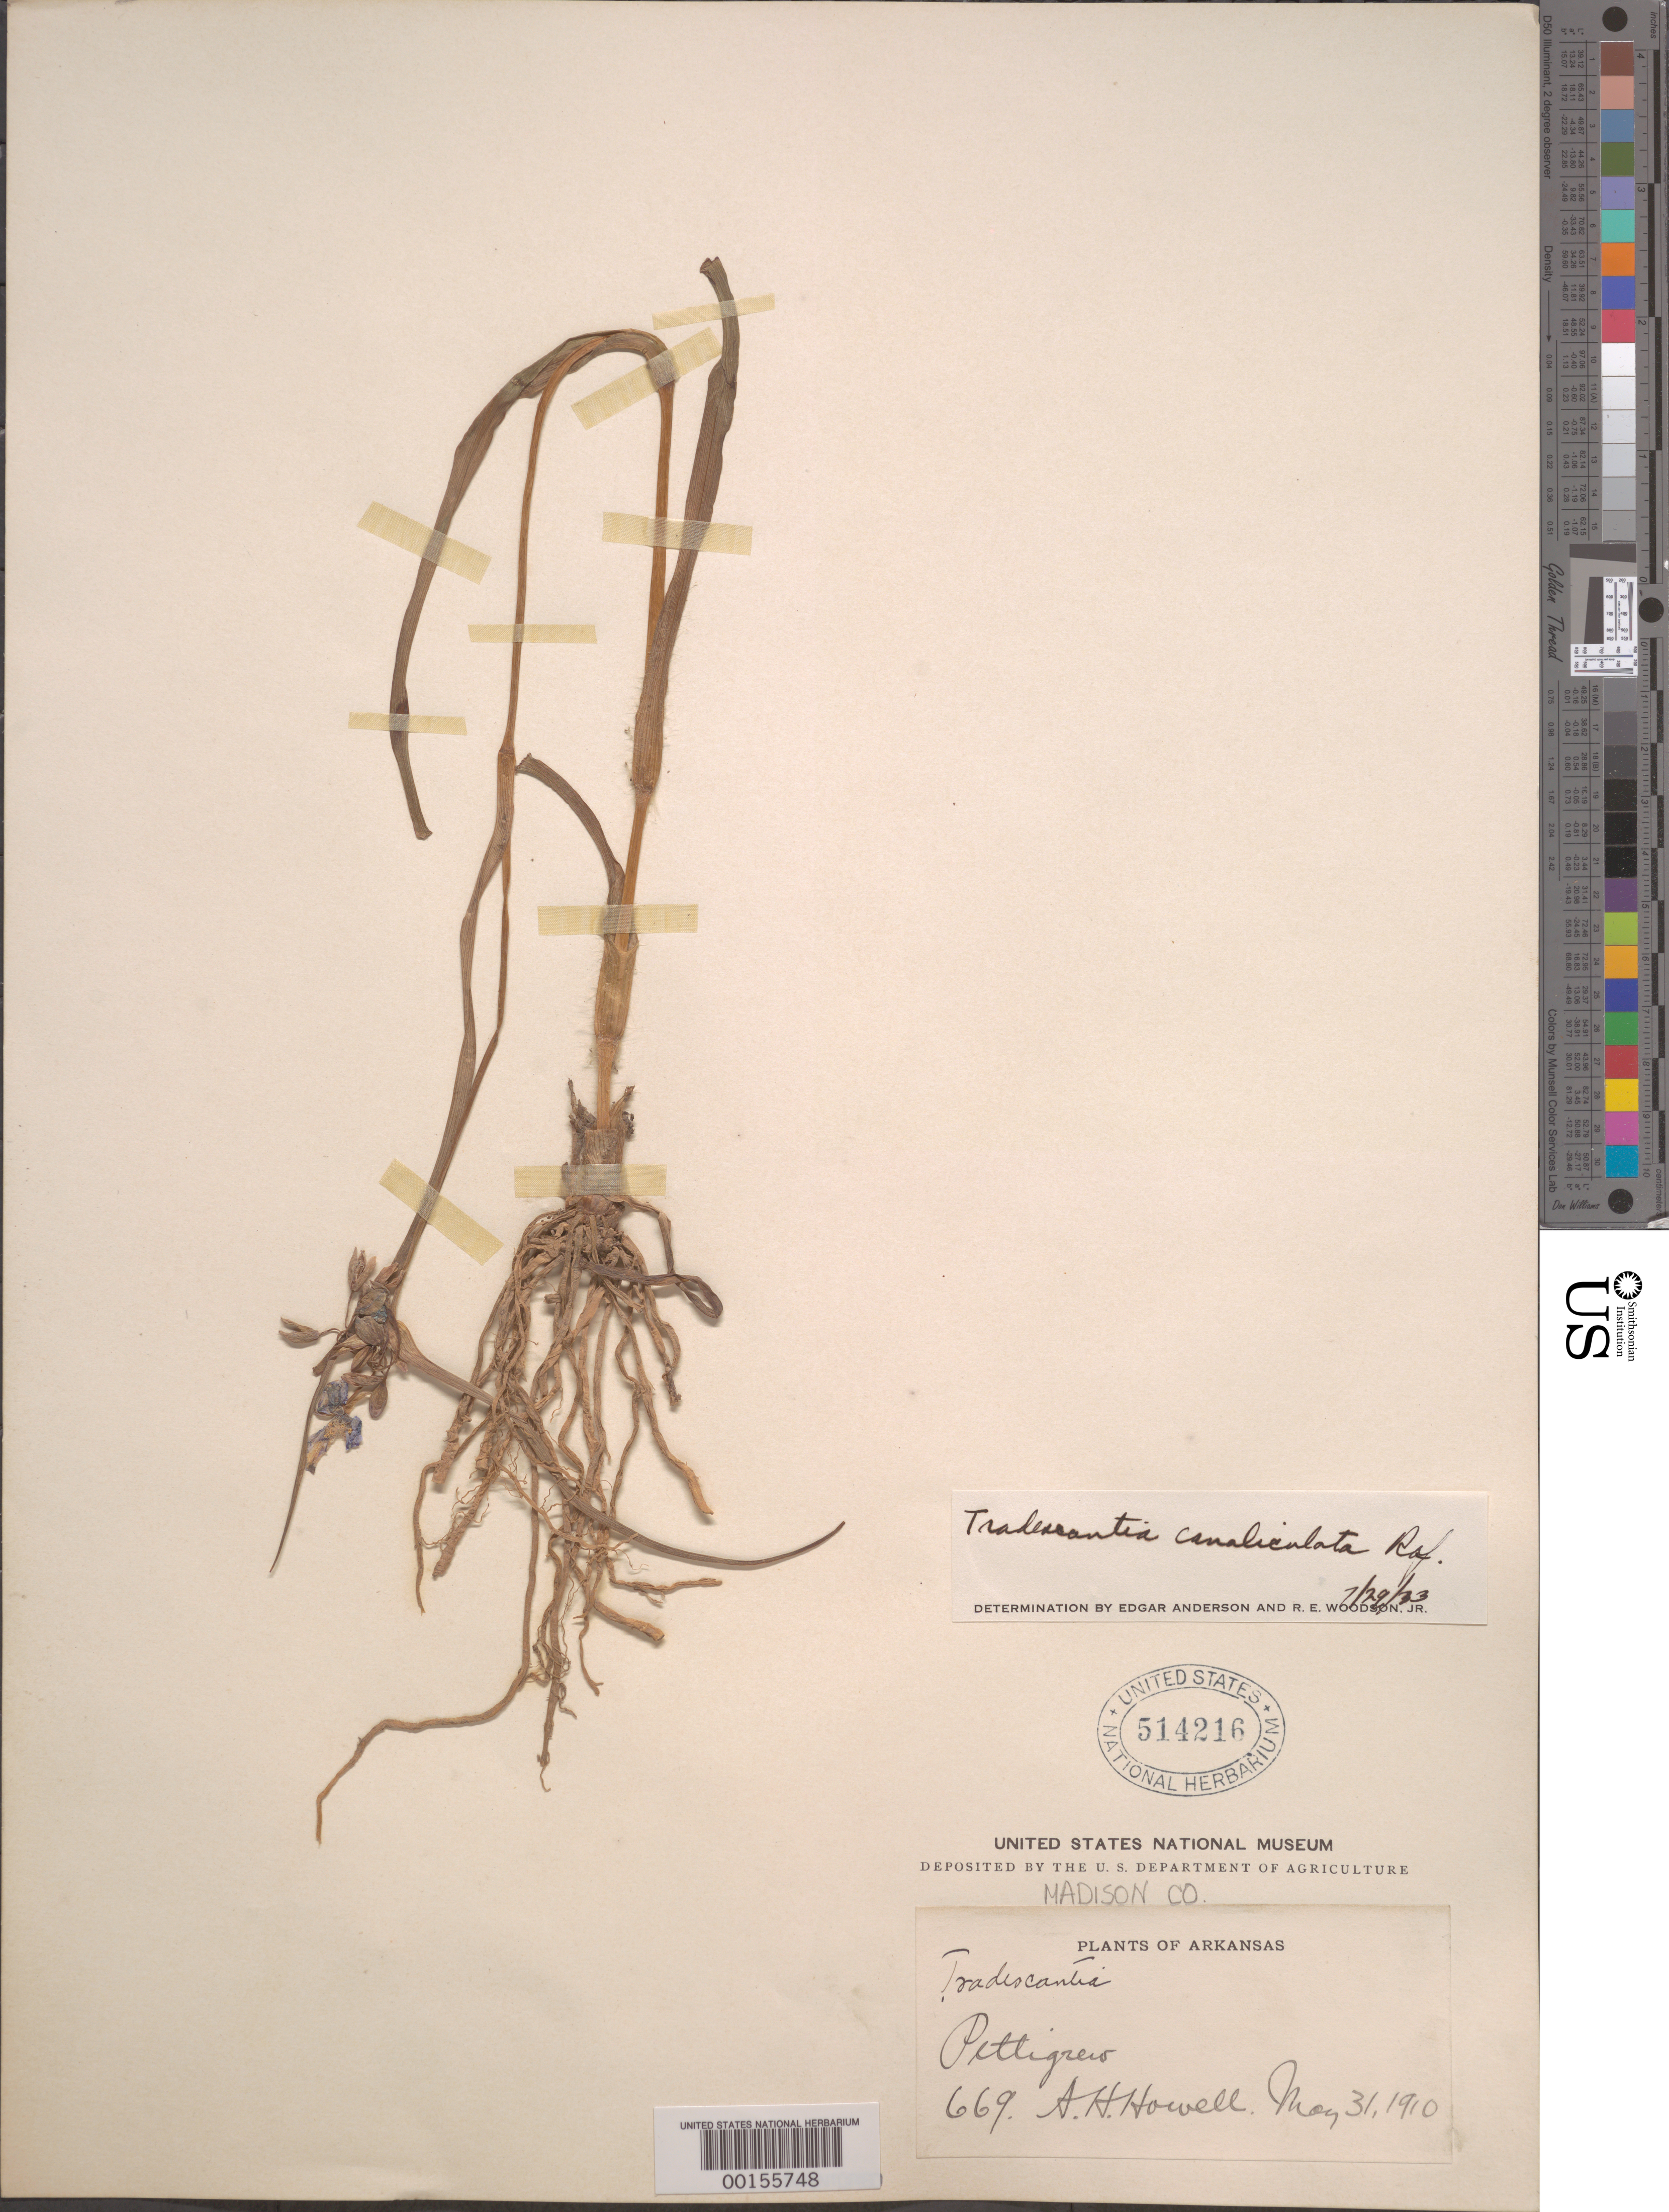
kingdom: Plantae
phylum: Tracheophyta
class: Liliopsida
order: Commelinales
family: Commelinaceae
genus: Tradescantia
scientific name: Tradescantia ohiensis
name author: Raf.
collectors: A. H. Howell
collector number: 669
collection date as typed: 31 May 1910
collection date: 1910-05-31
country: United States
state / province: Arkansas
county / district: Madison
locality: Pettigrew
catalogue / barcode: US 514216